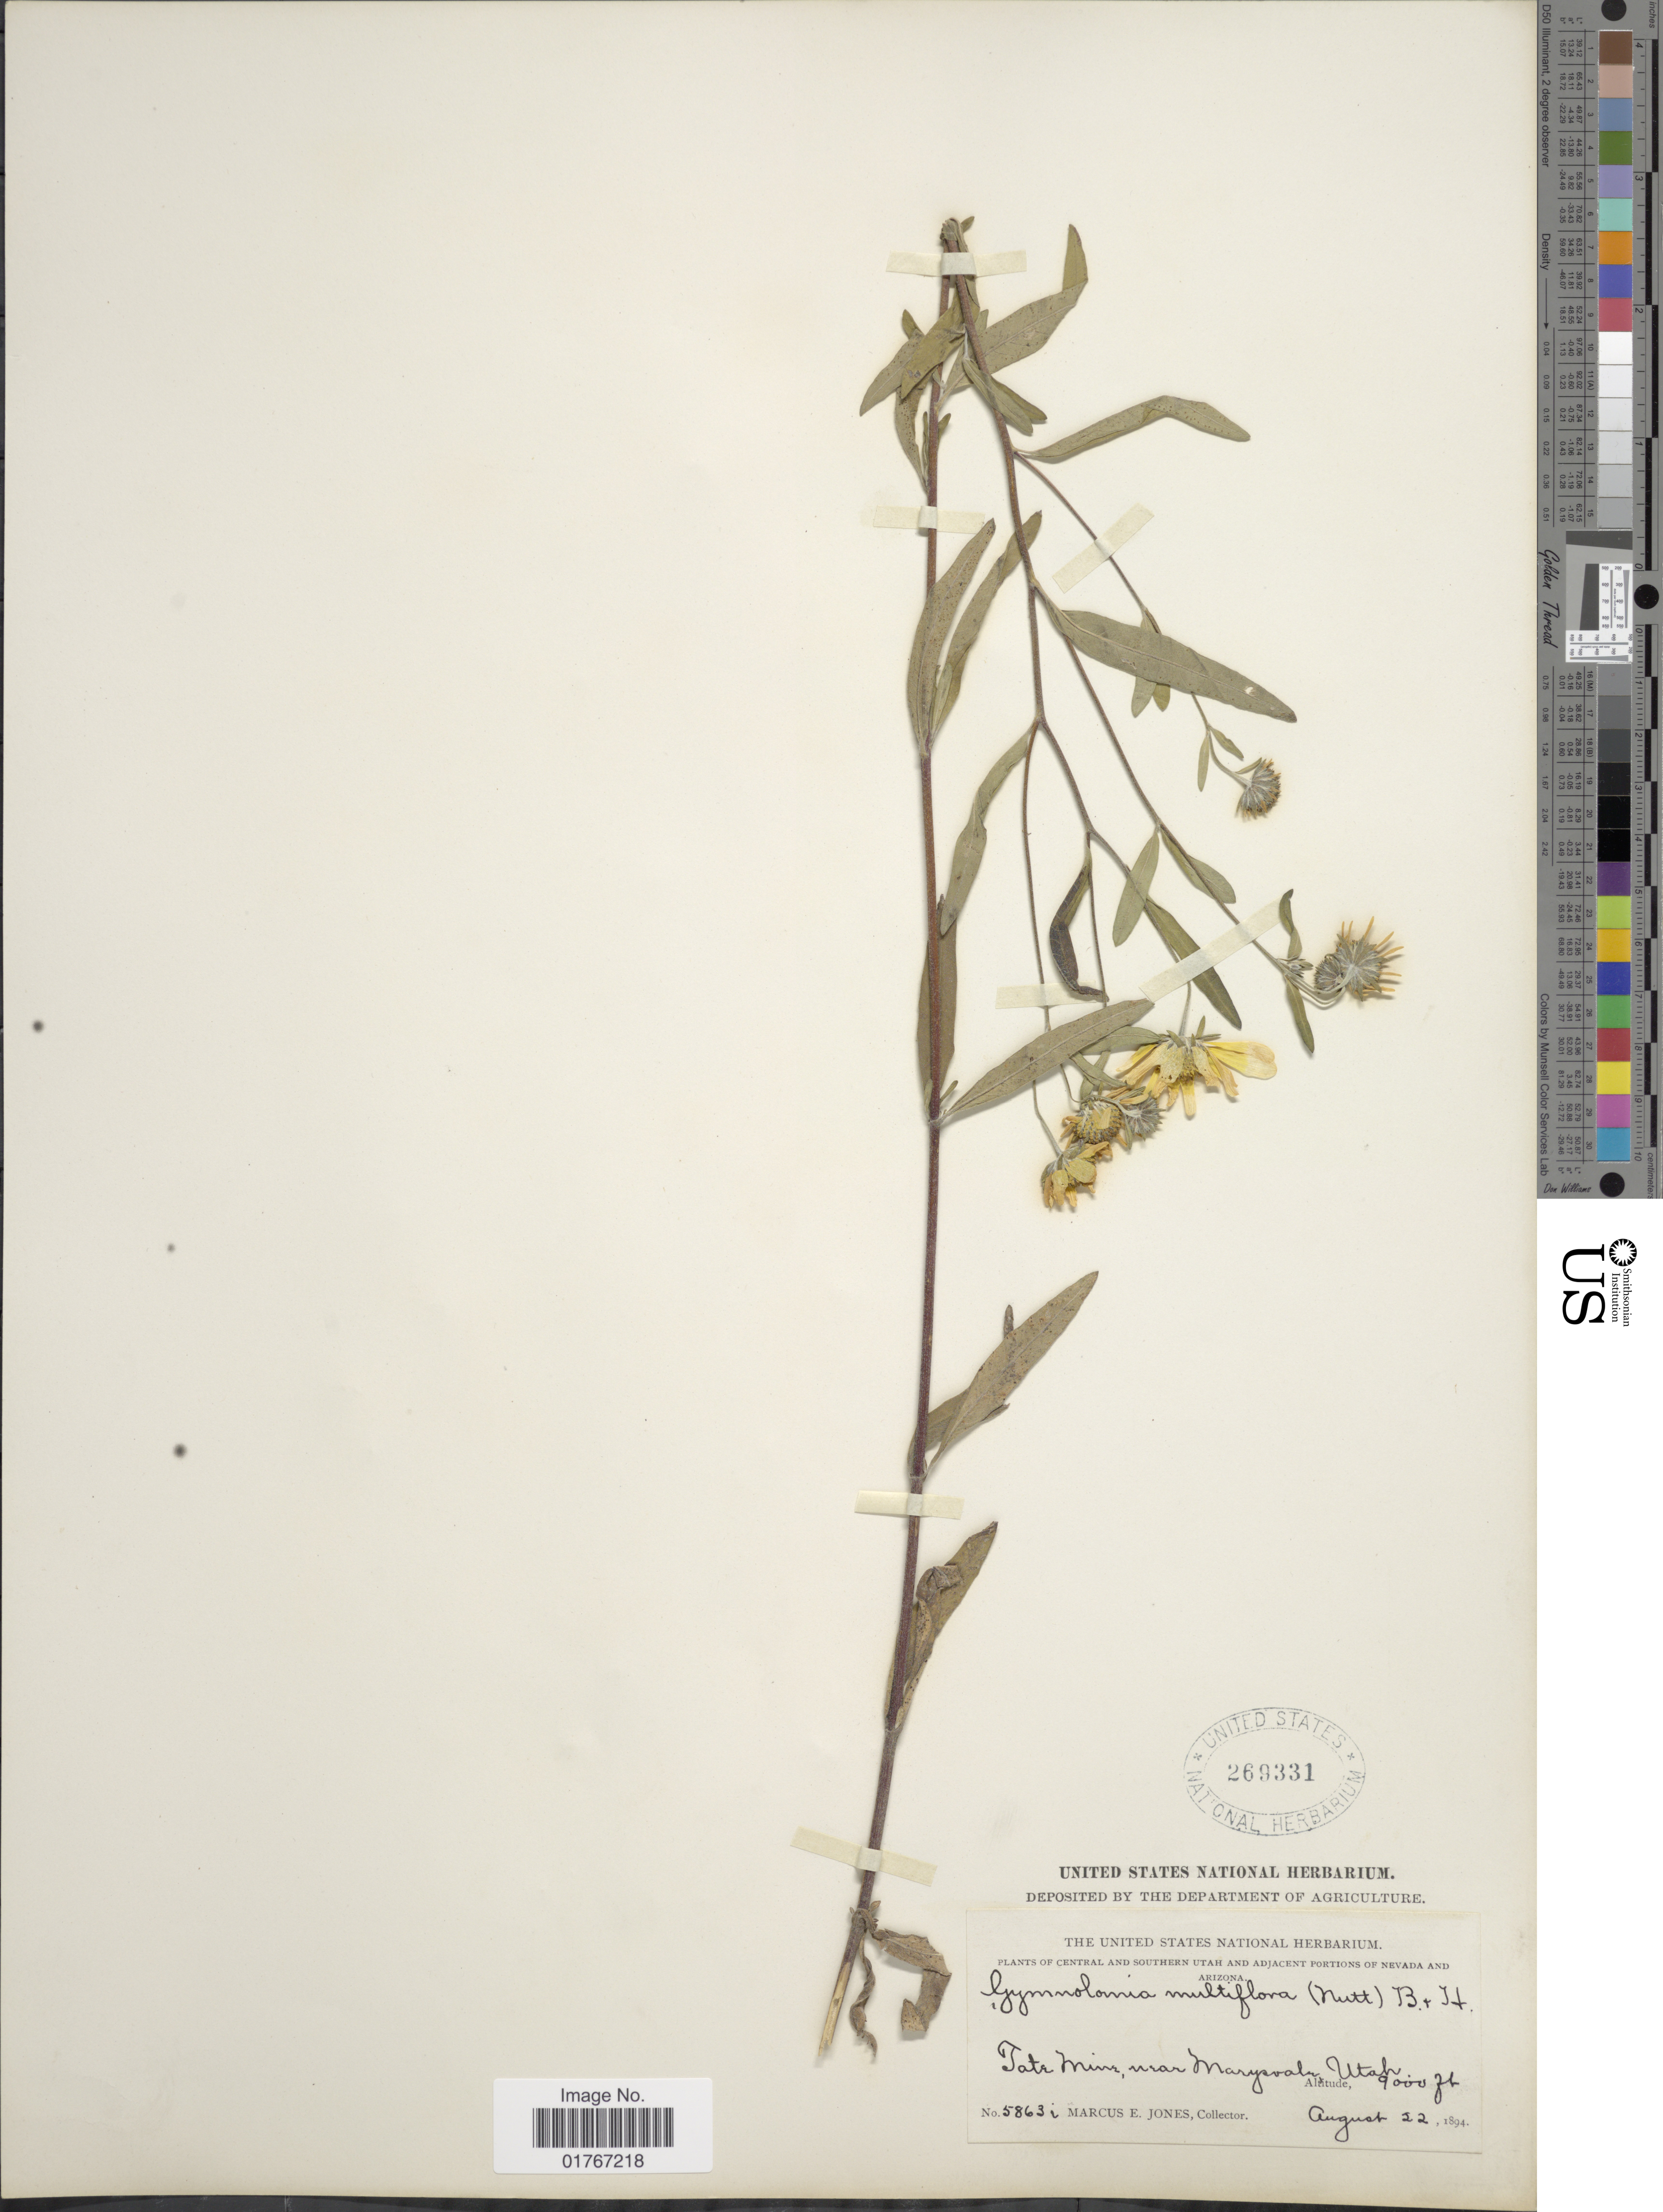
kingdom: Plantae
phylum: Tracheophyta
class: Magnoliopsida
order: Asterales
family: Asteraceae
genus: Heliomeris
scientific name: Heliomeris multiflora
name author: Nutt.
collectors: M. E. Jones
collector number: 5863i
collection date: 1894-08-22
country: United States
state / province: Utah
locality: Tate Mine, near Marysvale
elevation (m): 2743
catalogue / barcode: US 269331